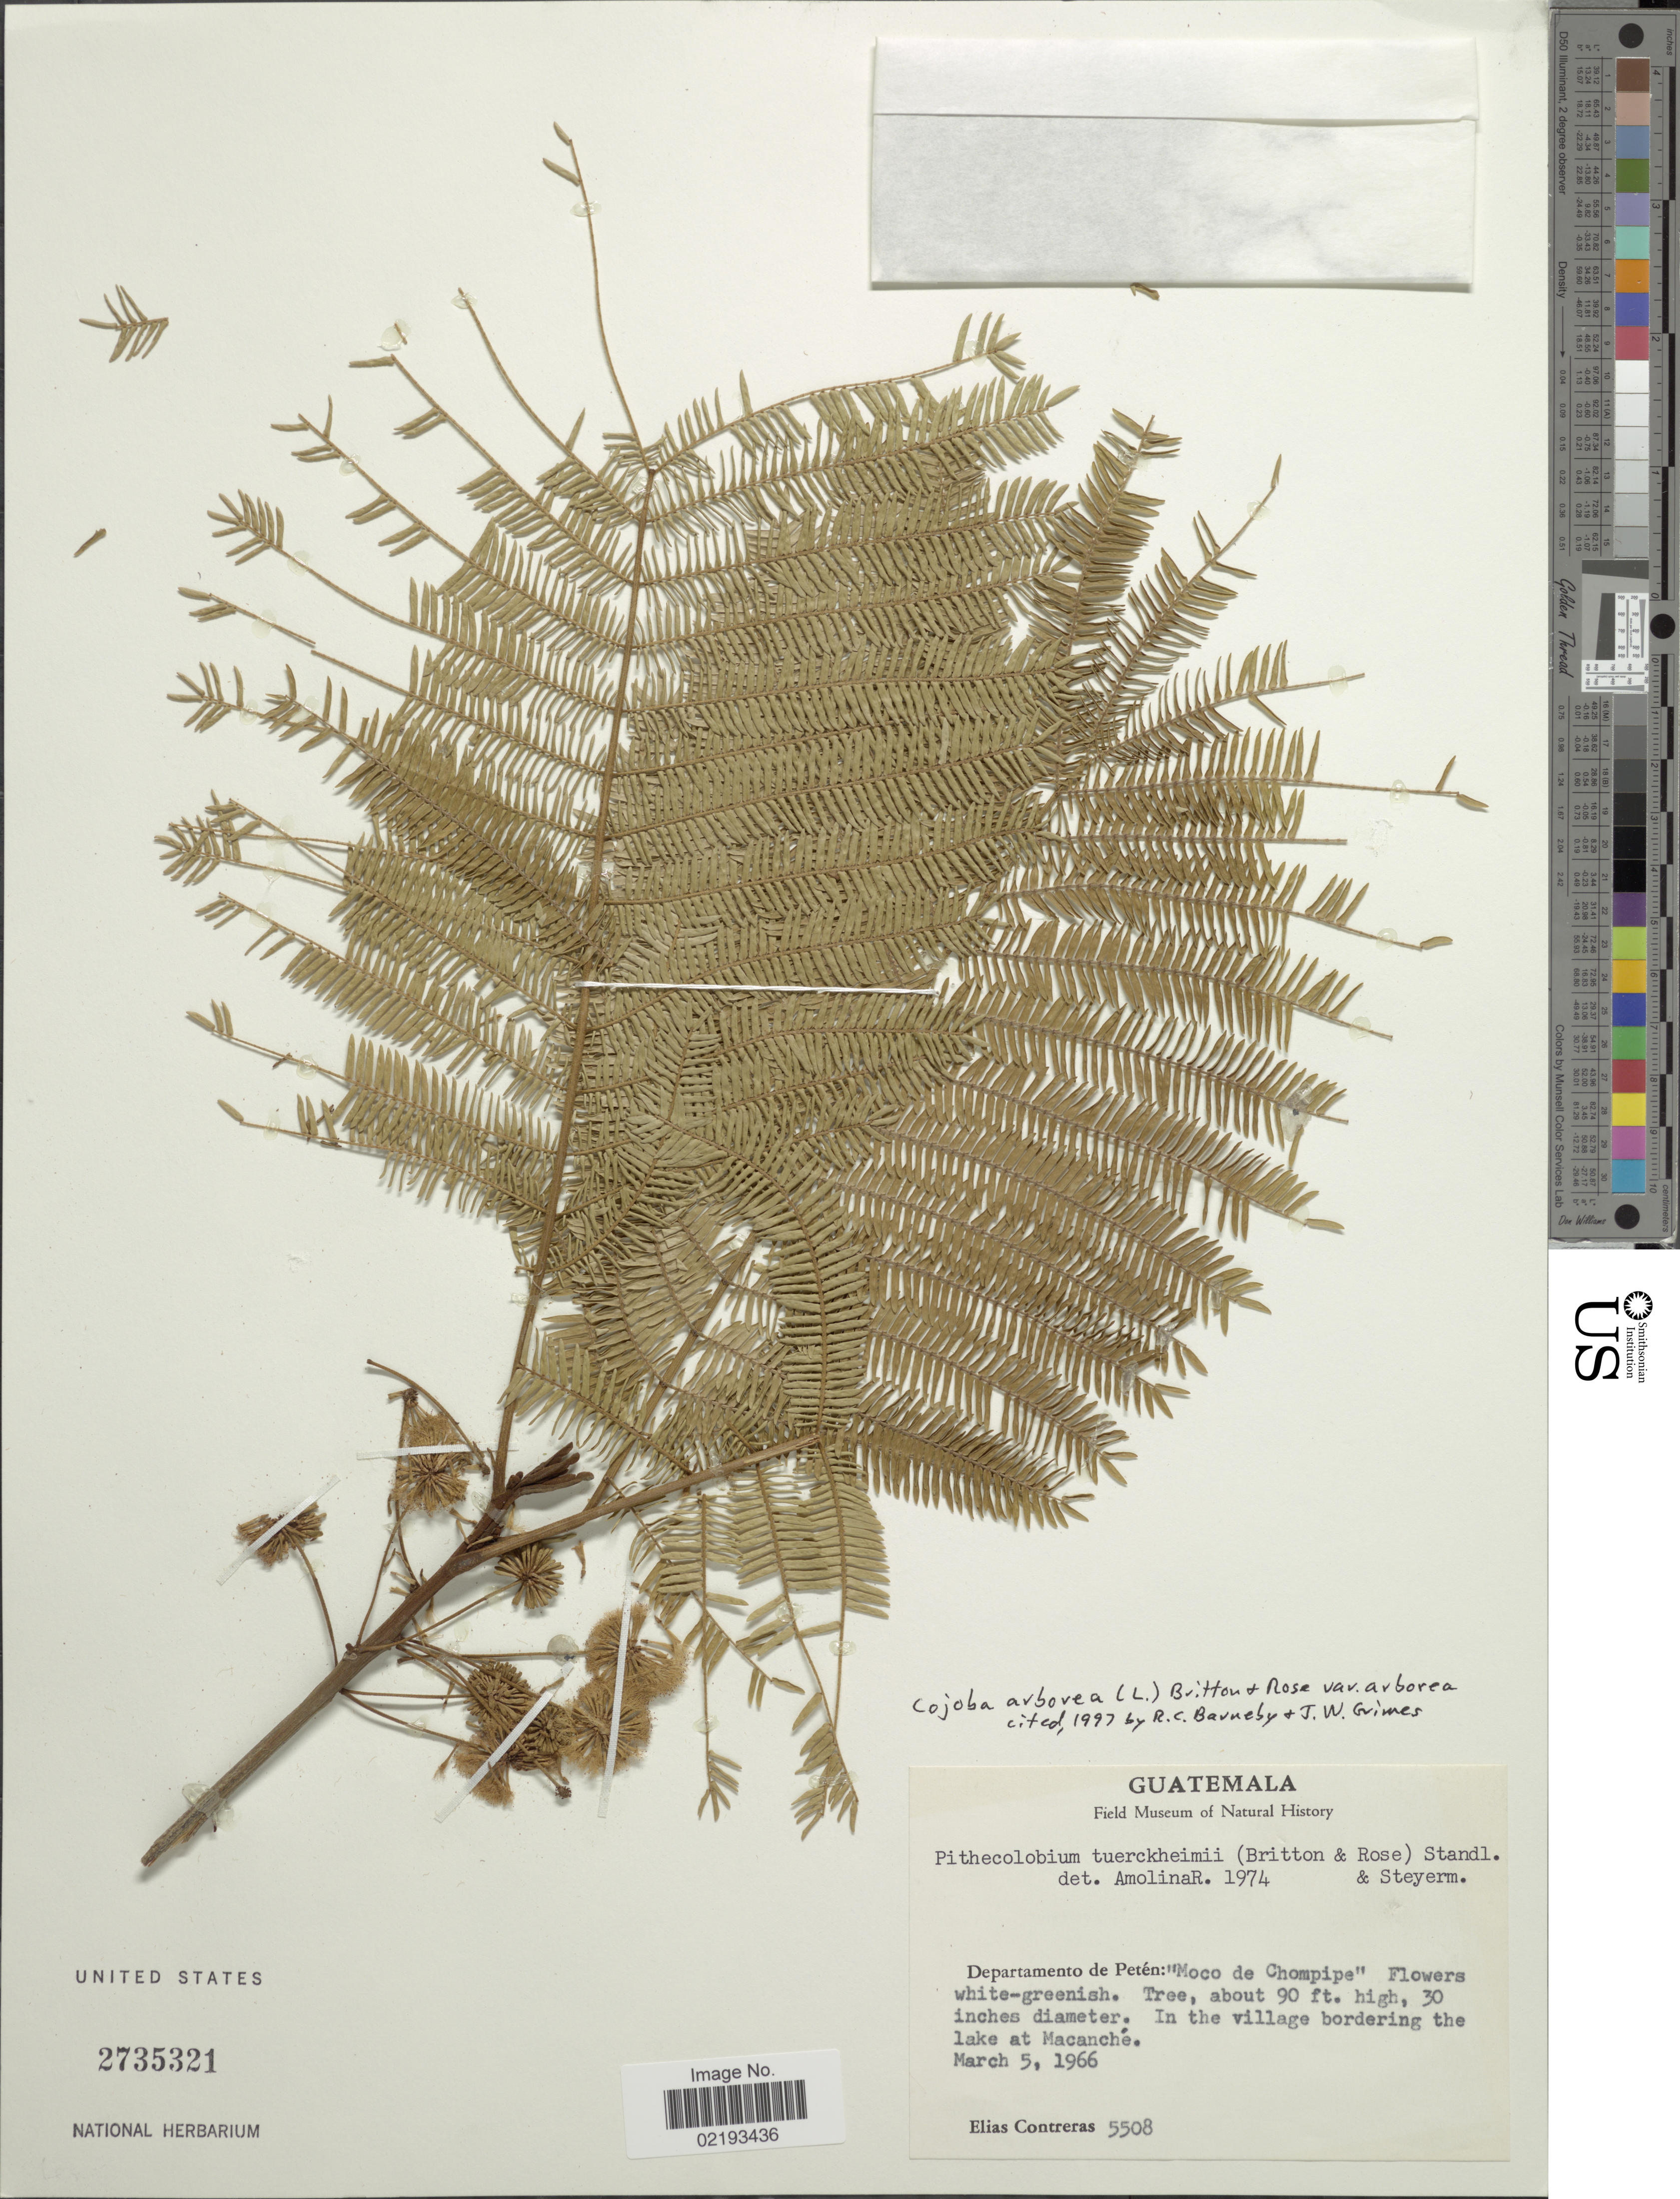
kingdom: Plantae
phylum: Tracheophyta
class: Magnoliopsida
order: Fabales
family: Fabaceae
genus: Cojoba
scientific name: Cojoba arborea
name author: (L.) Britton & Rose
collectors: E. Contreras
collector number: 5508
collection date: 1966-03-05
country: Guatemala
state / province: El Petén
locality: Dpartamento de Petén: 'Moco de Chompipe'. In the village bordering the lake at Macanché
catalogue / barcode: US 2735321